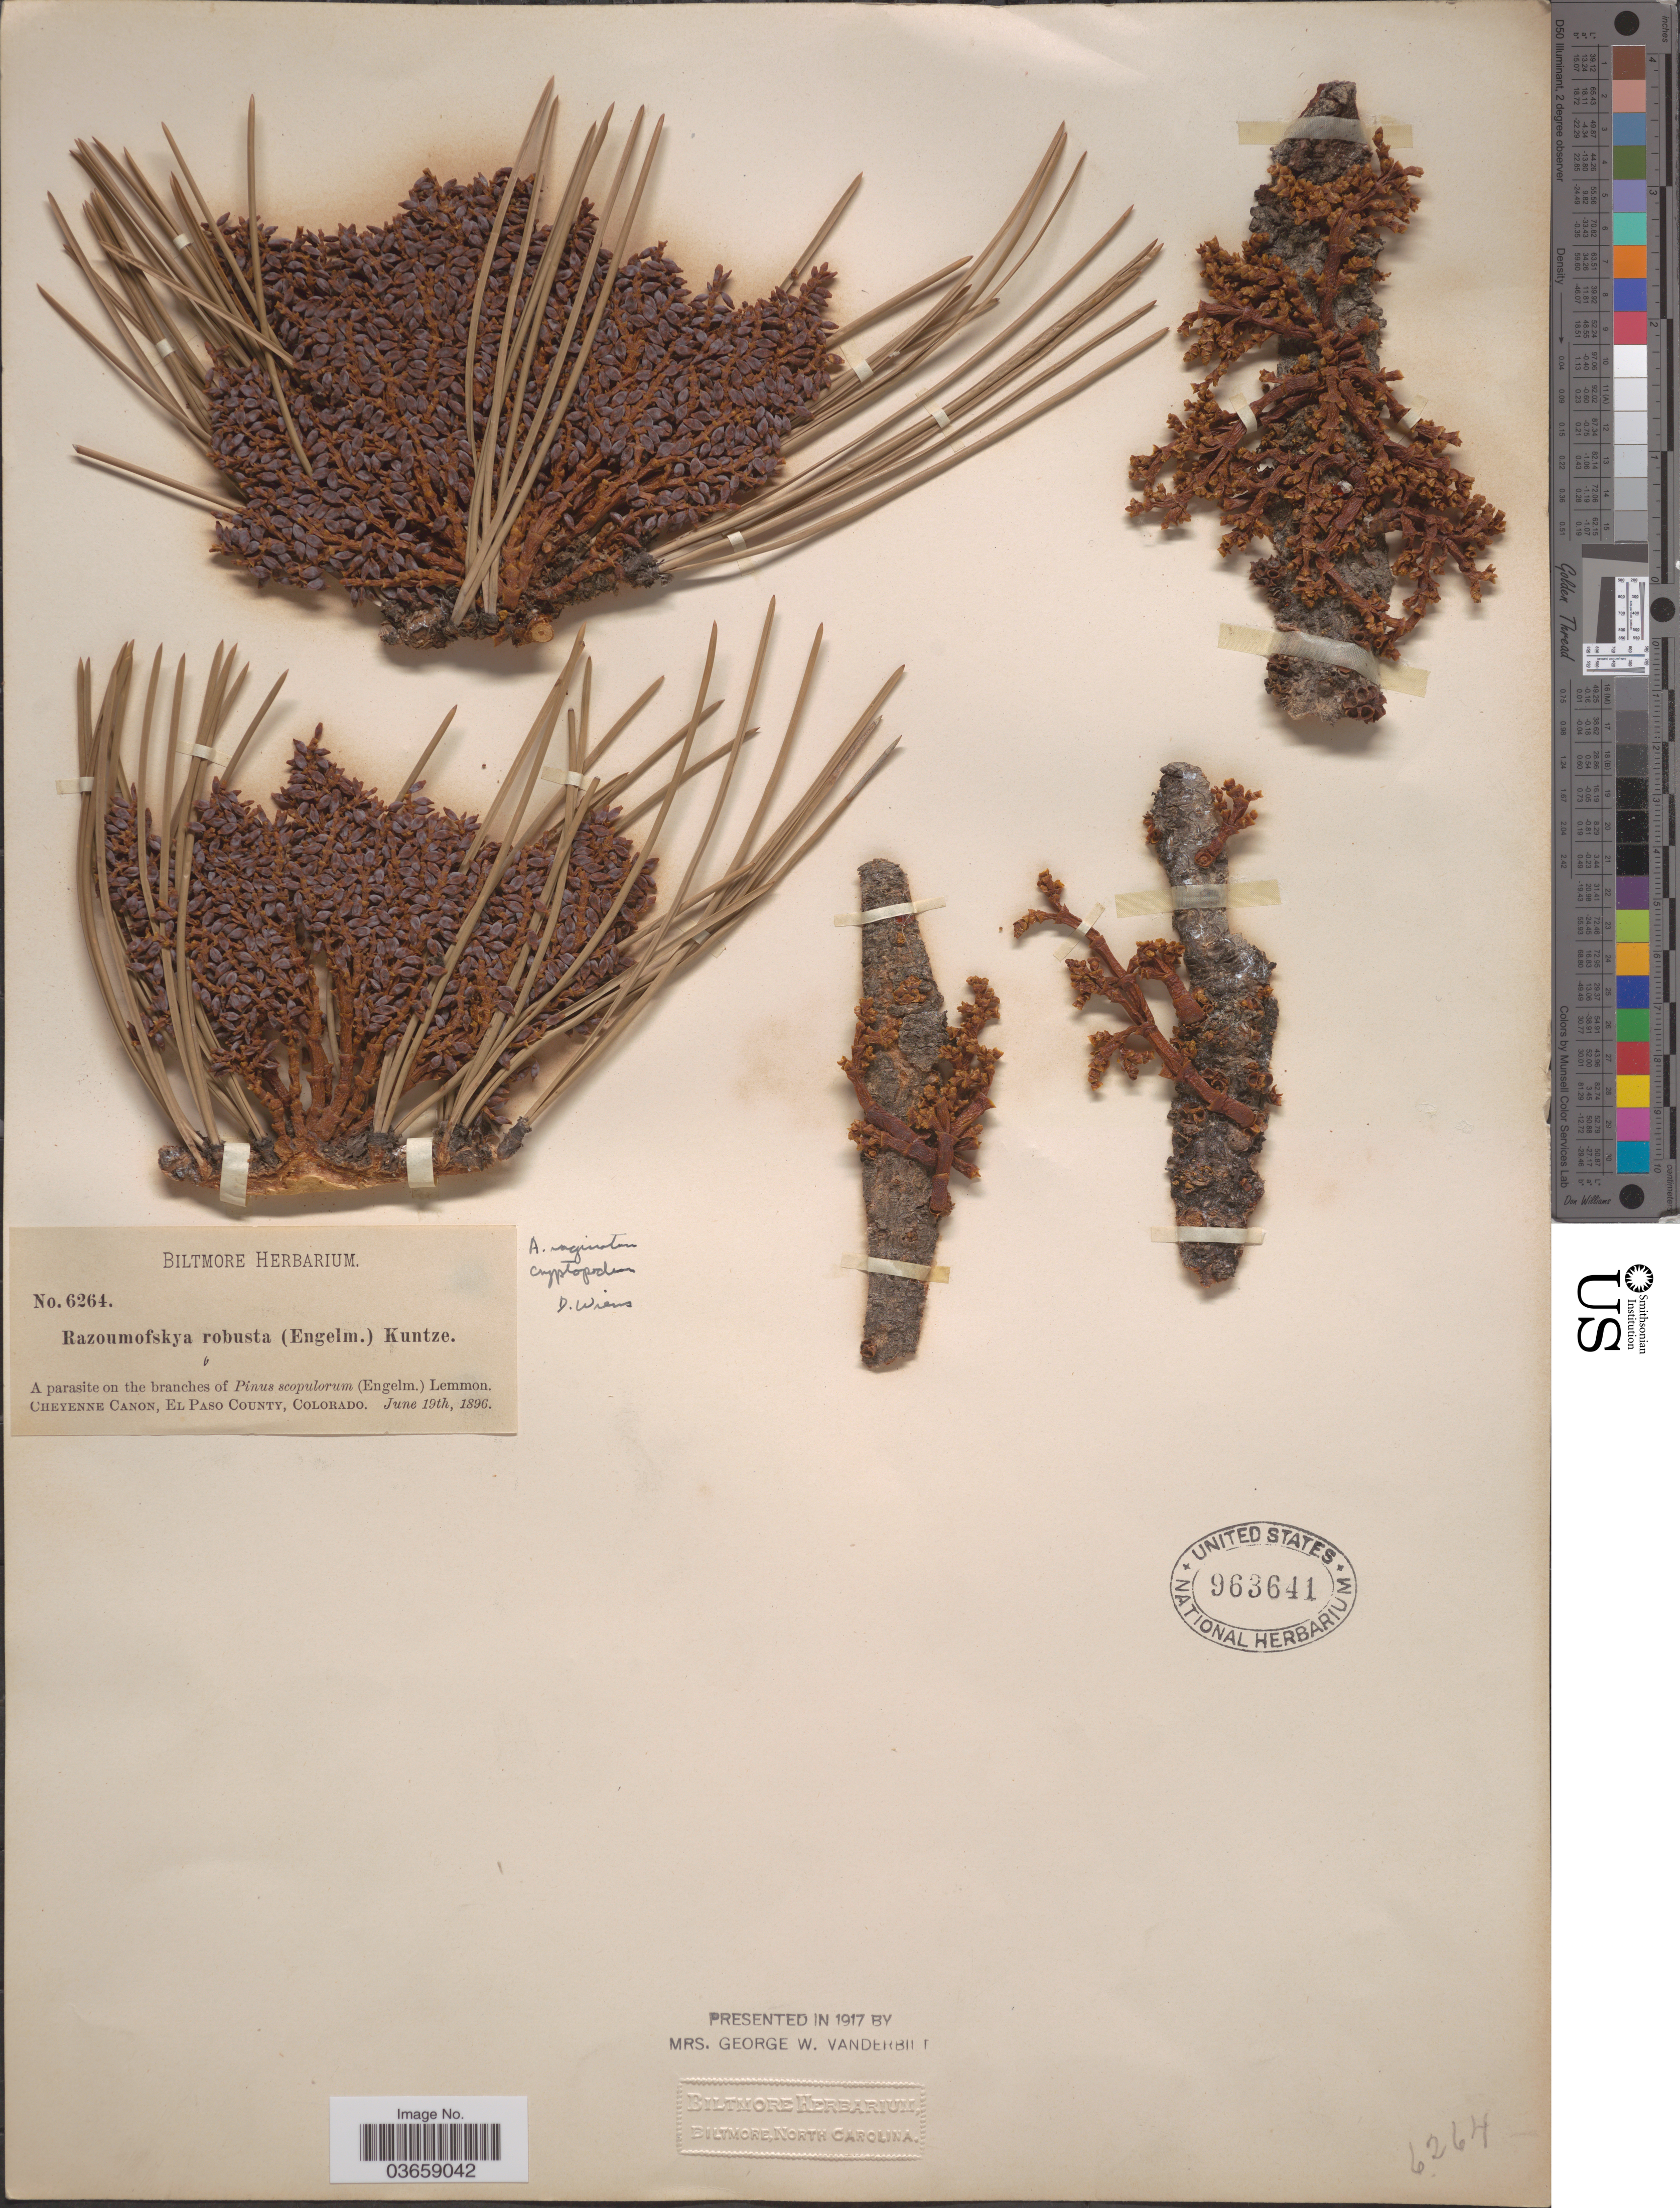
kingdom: Plantae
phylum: Tracheophyta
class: Magnoliopsida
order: Santalales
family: Viscaceae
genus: Arceuthobium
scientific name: Arceuthobium vaginatum f. cryptopodum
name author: (Engelm.) L.S. Gill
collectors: ex herb. Biltmore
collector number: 6264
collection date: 1896-06-19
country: United States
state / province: Colorado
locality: Cheyenne Canon, El Paso County.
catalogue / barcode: US 963641